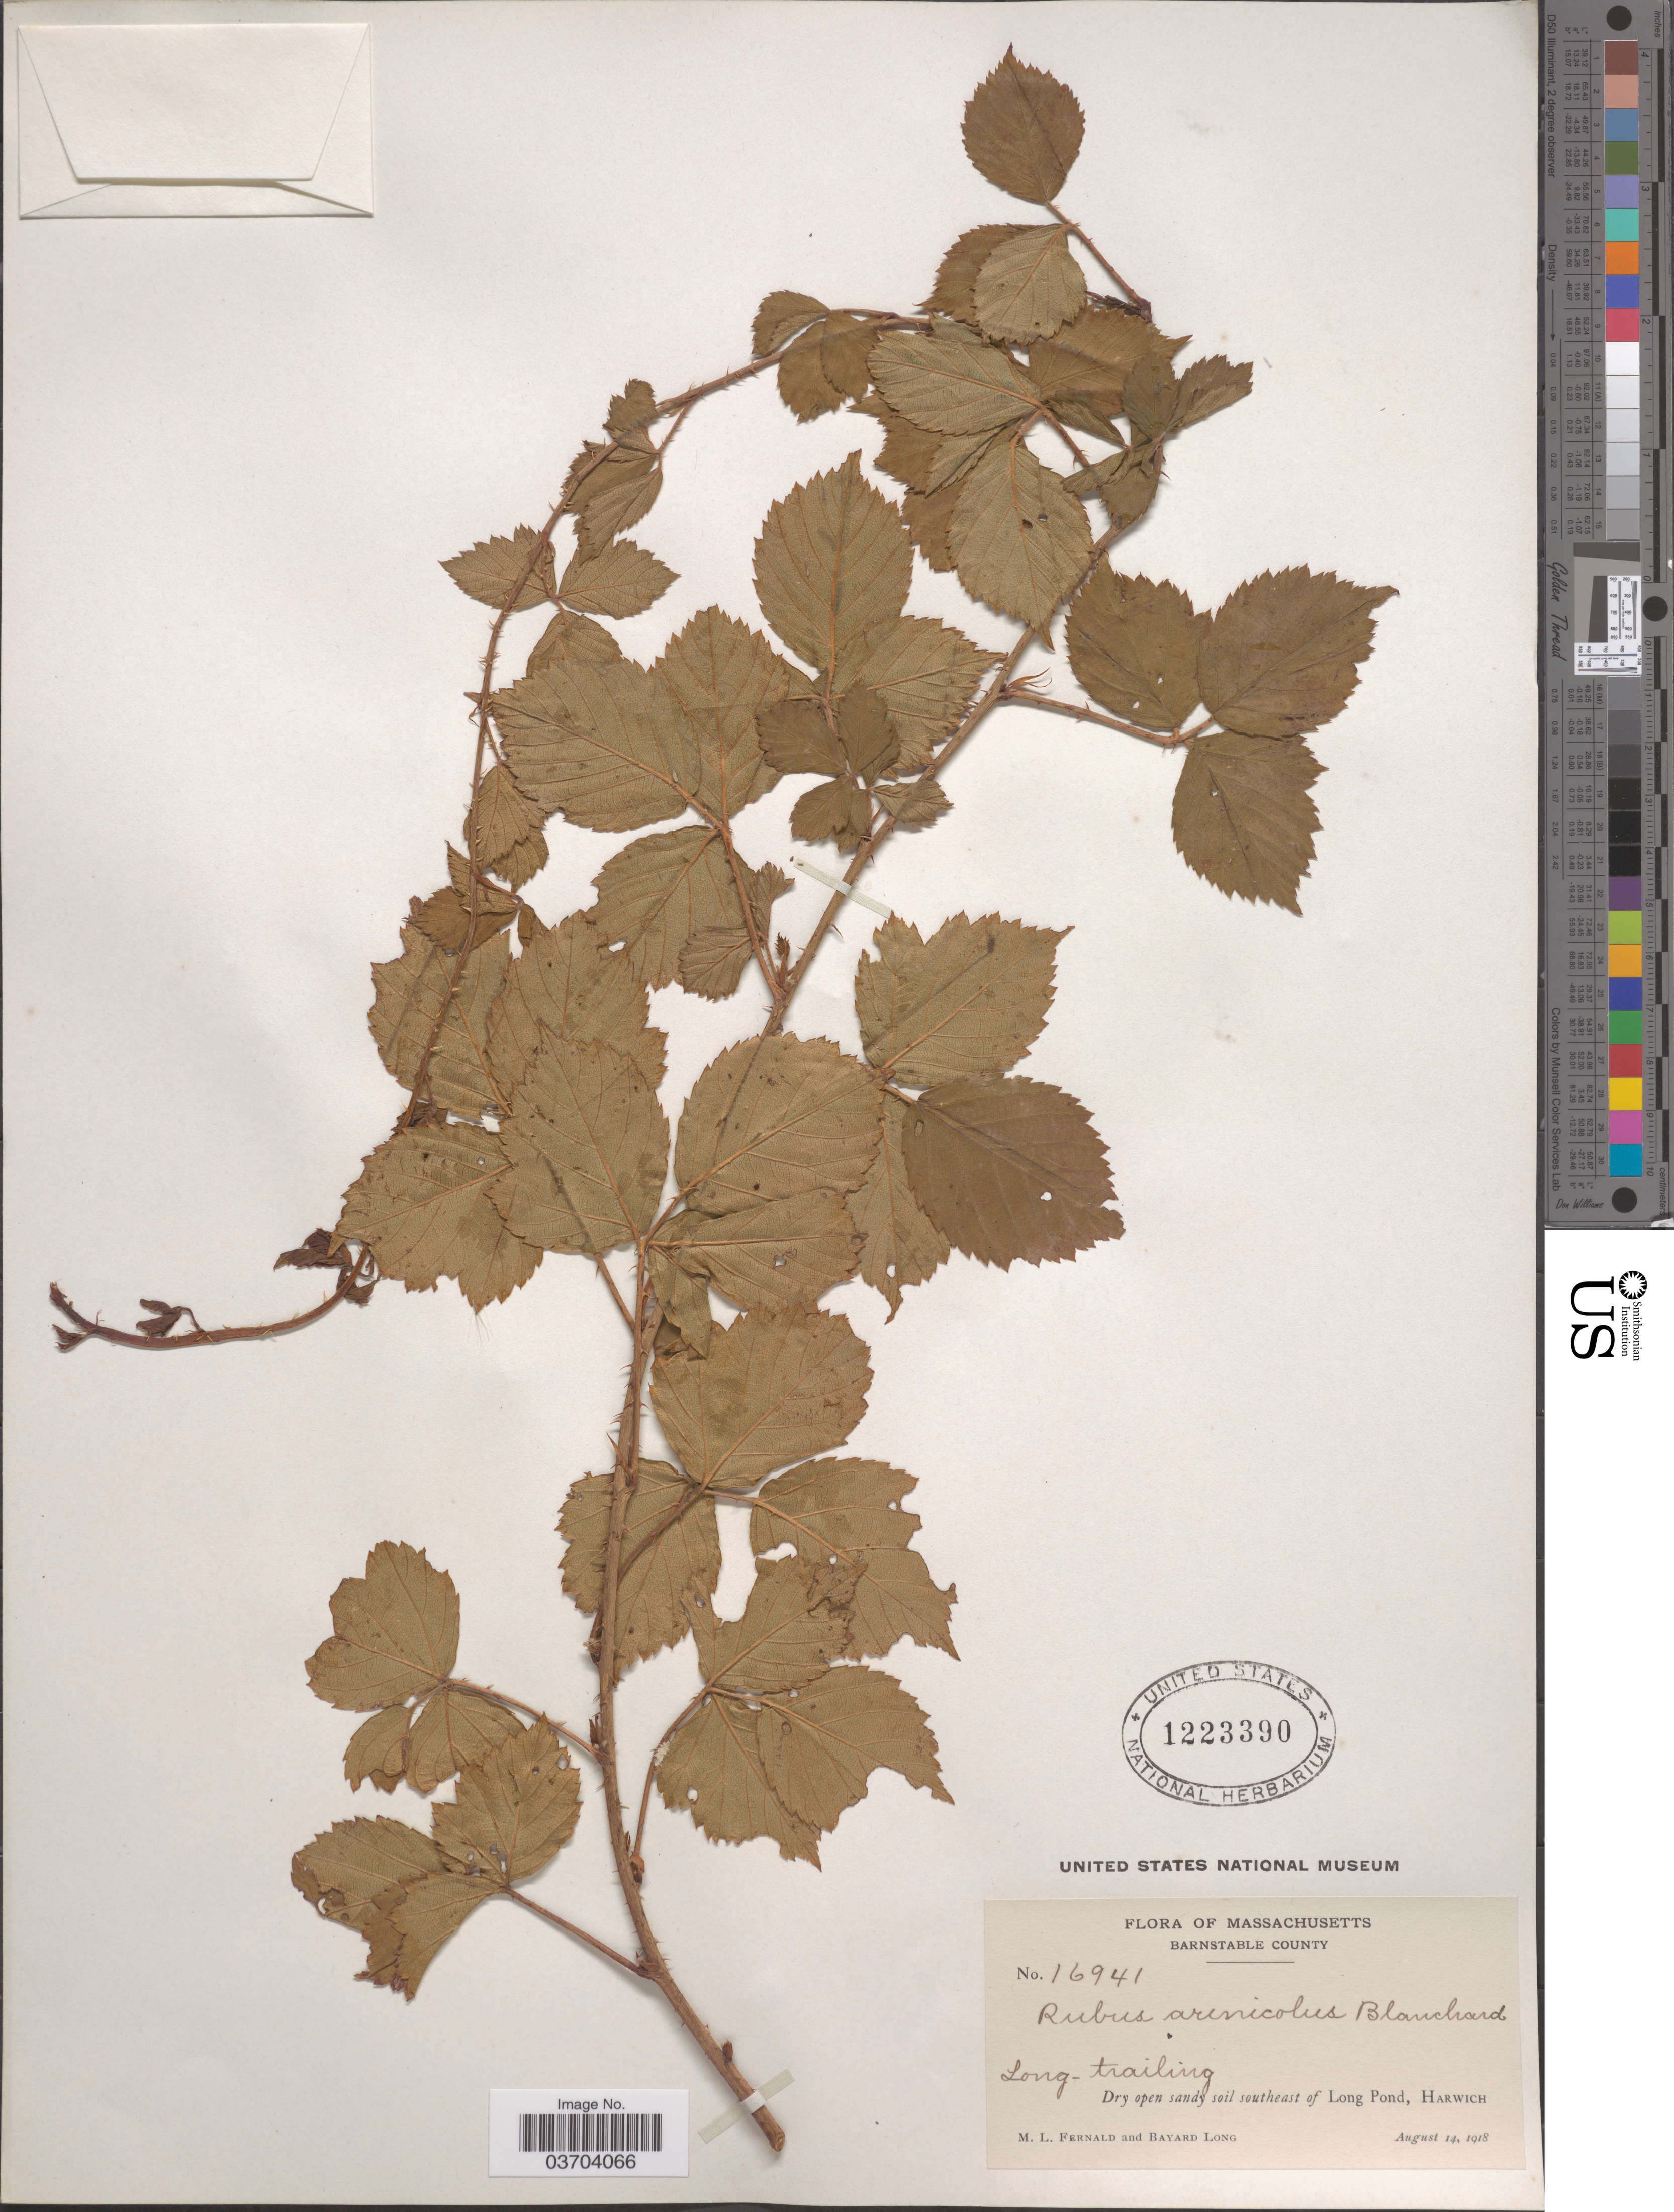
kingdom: Plantae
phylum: Tracheophyta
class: Magnoliopsida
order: Rosales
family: Rosaceae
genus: Rubus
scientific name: Rubus arenicola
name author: Blanch.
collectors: M. L. Fernald & B. Long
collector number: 16941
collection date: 1918-08-14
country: United States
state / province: Massachusetts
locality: Barnstable County. Dry open sandy soil southeast of Long Pond, Harwich.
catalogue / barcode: US 1223390